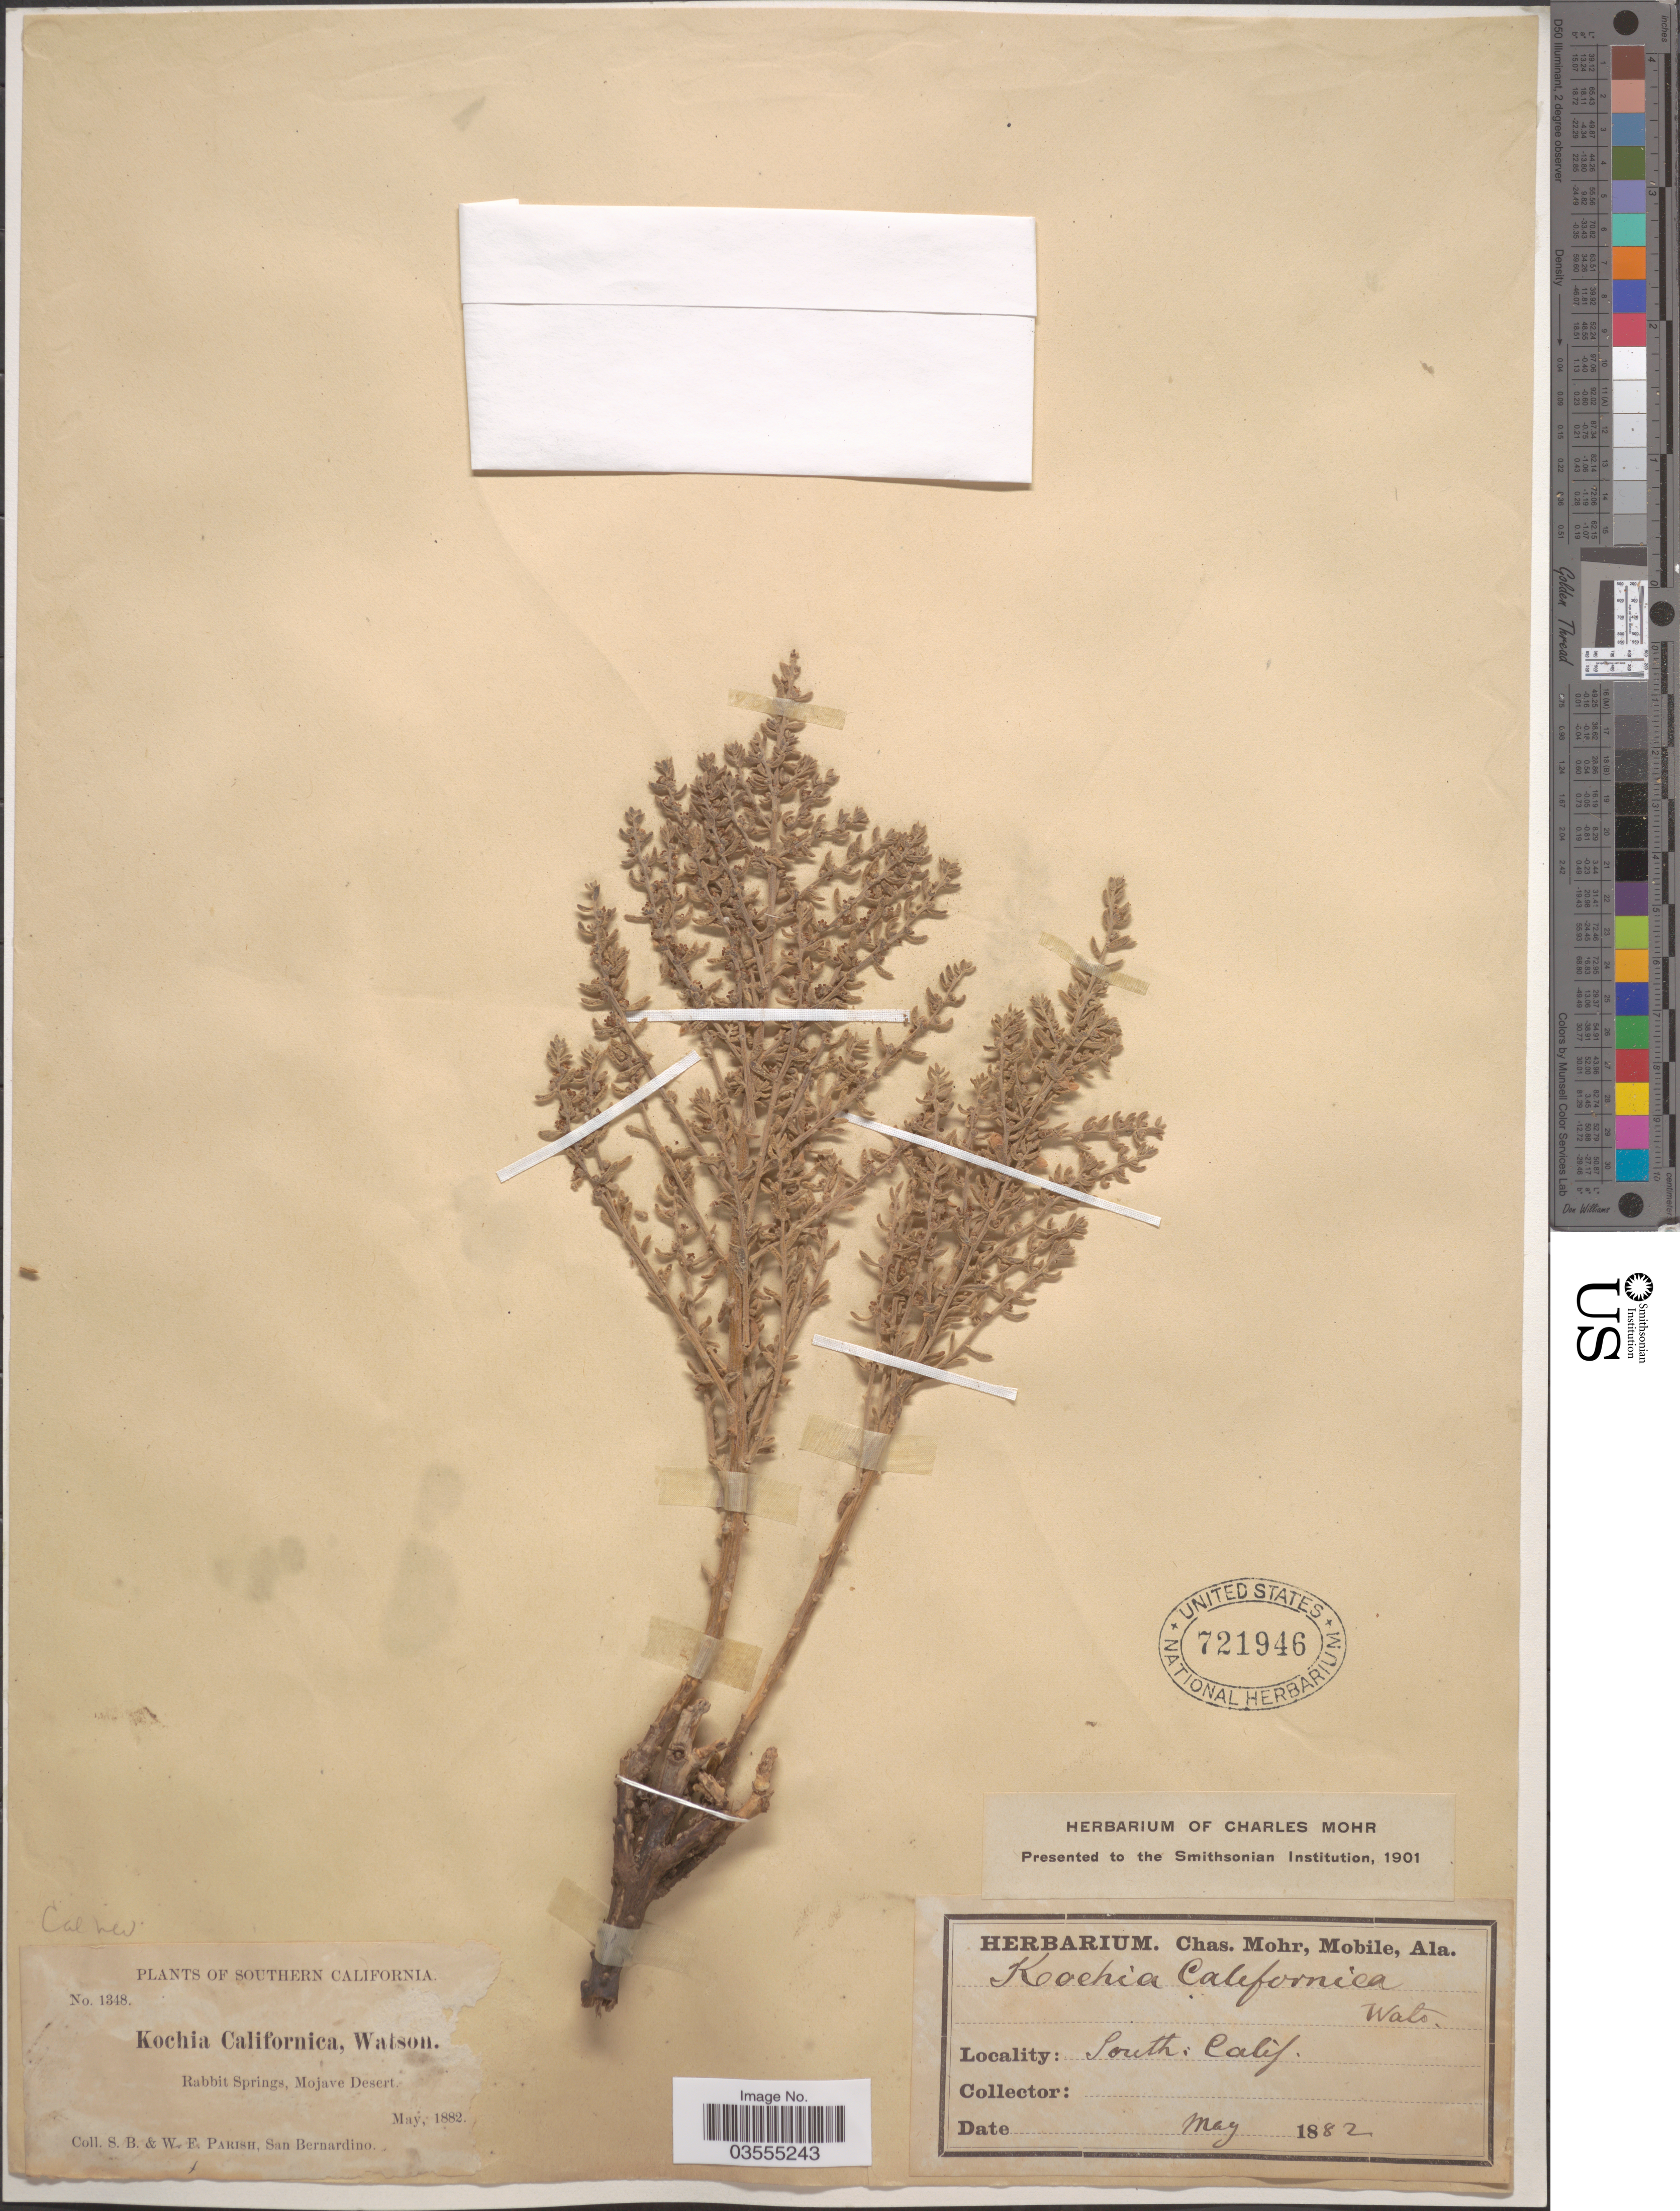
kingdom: Plantae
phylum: Tracheophyta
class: Magnoliopsida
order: Caryophyllales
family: Amaranthaceae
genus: Neokochia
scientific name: Neokochia californica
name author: (S. Watson) G.L. Chu & S.C. Sand.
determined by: U.S. National Herbarium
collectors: S. B. Parish & W. F. Parish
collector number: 1348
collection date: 1882-05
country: United States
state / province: California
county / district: San Bernardino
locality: Southern California. Rabbit Springs, Mojave Desert.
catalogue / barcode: US 721946